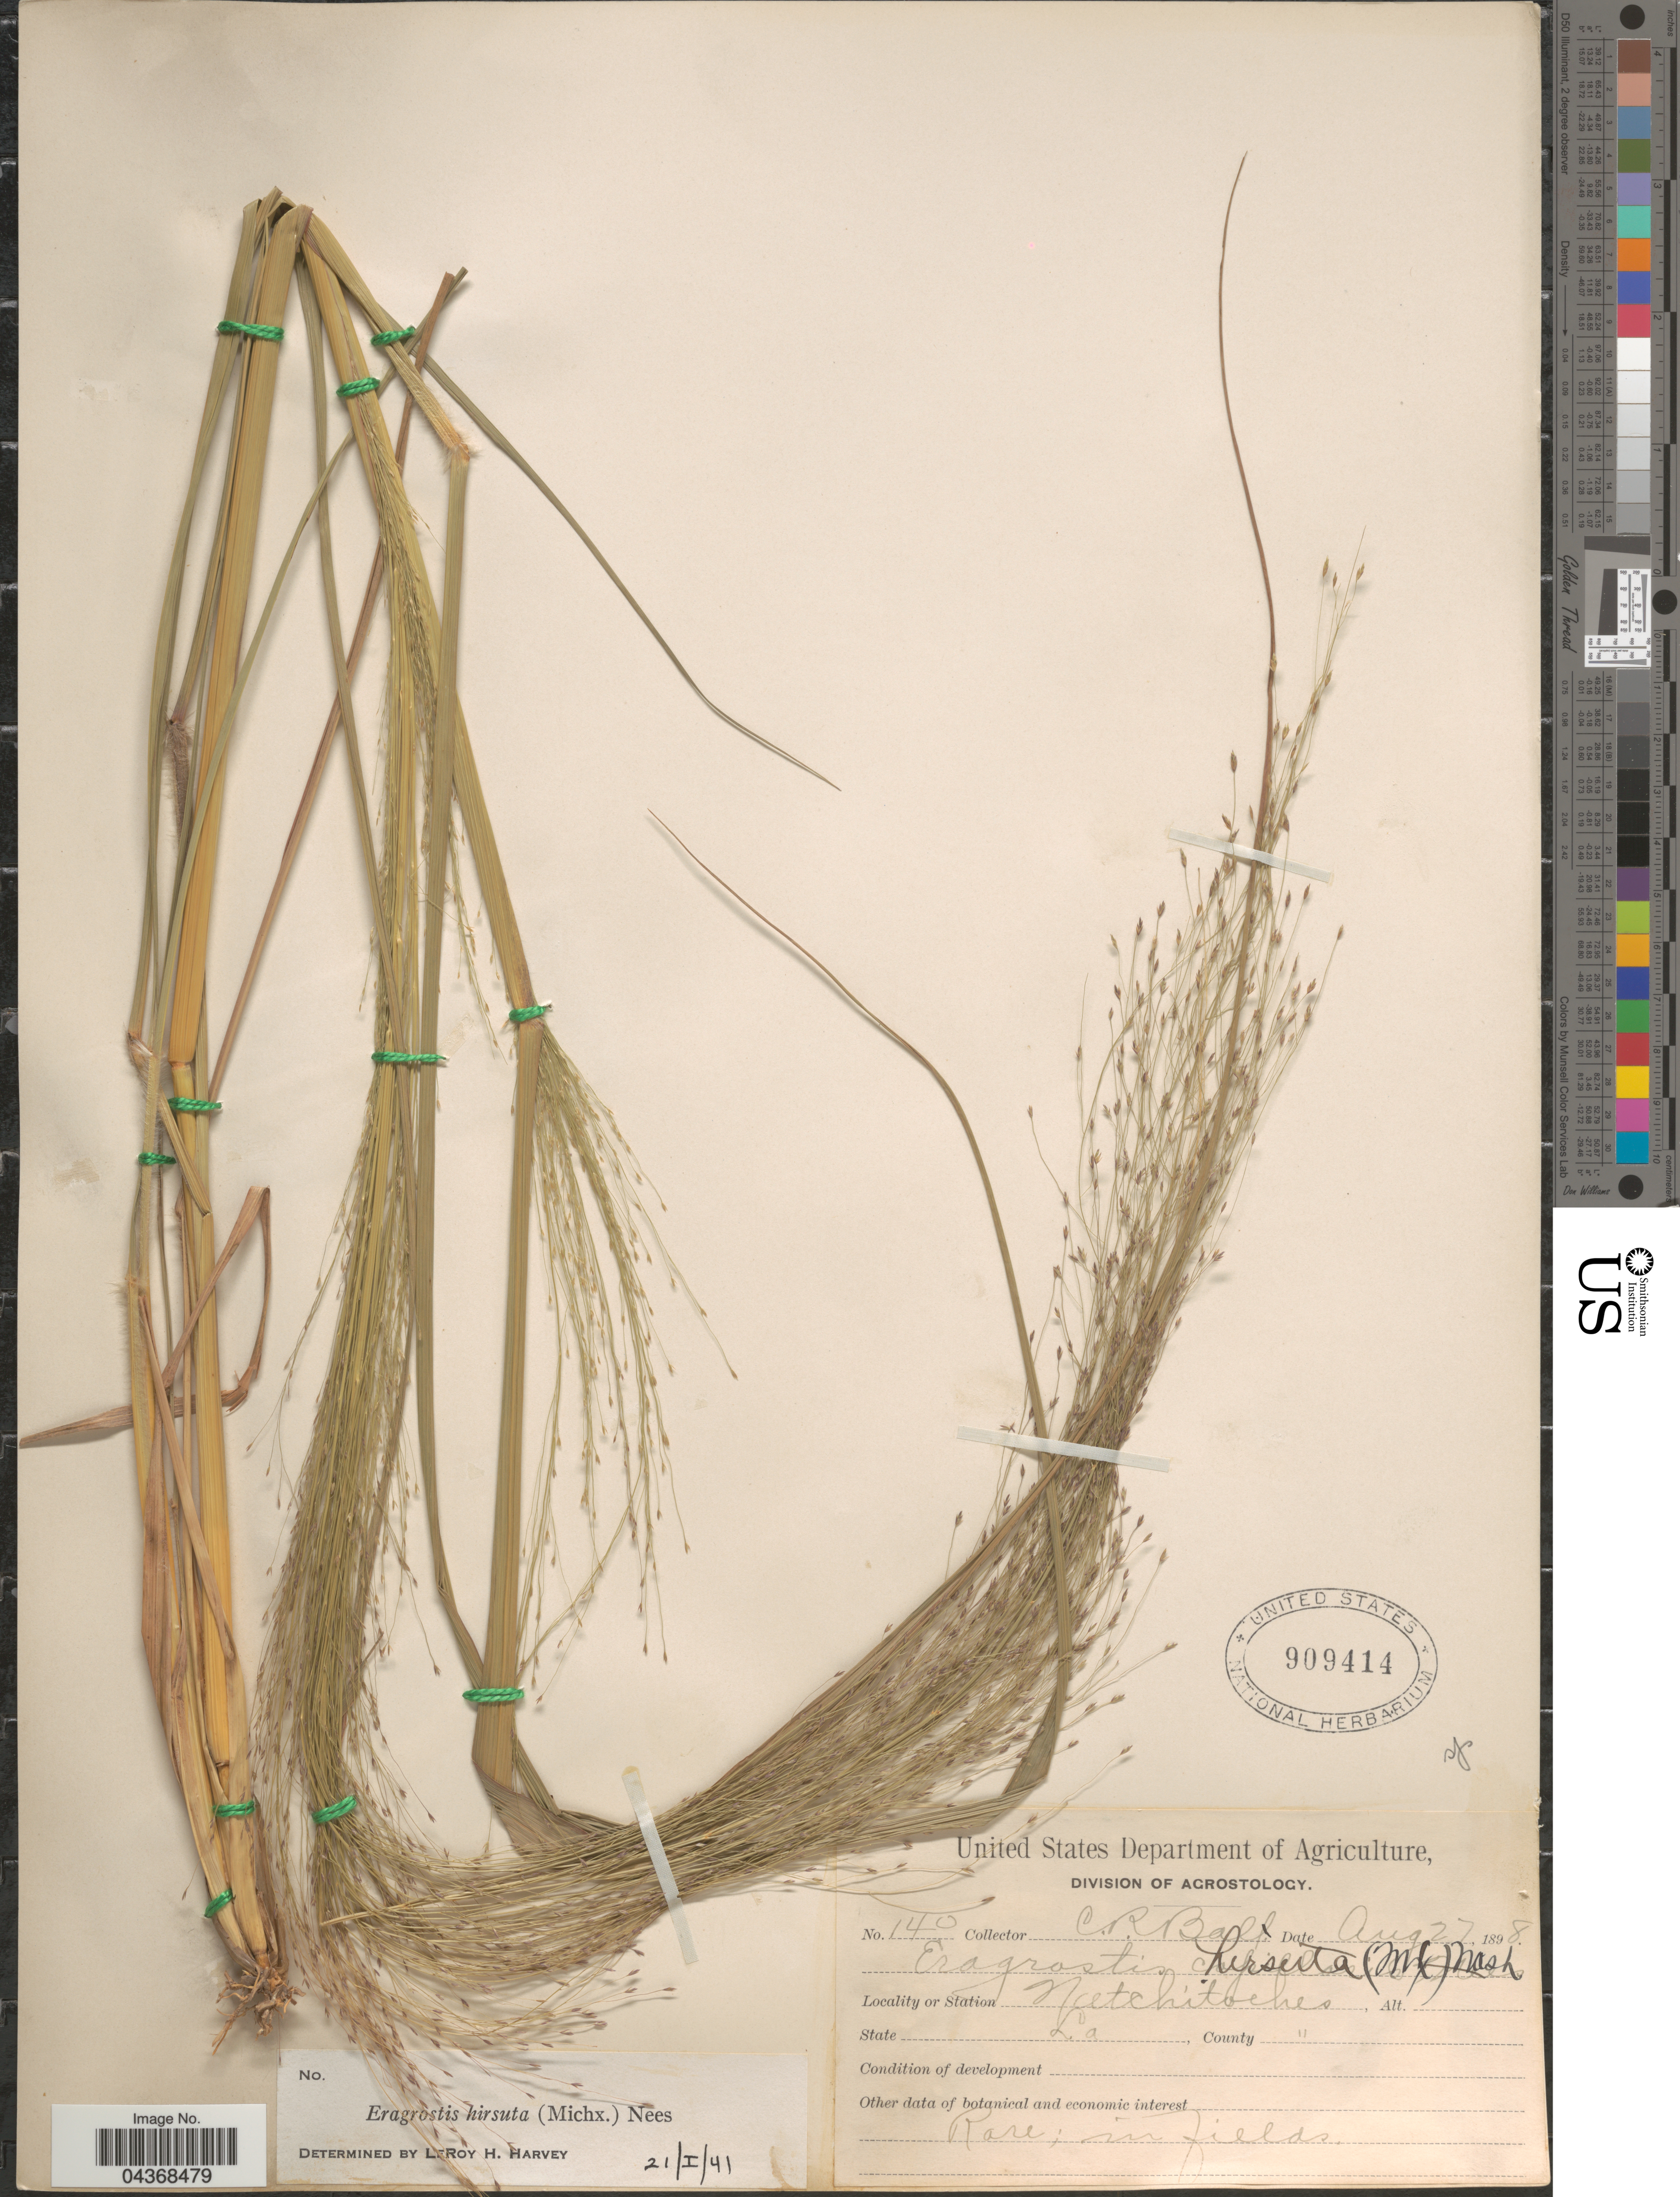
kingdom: Plantae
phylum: Tracheophyta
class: Liliopsida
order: Poales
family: Poaceae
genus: Eragrostis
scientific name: Eragrostis hirsuta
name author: (Michx.) Nees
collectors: C. R. Ball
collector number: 140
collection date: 1898-08-27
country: United States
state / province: Louisiana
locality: Natchitoches. County Natchitoches.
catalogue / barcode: US 909414